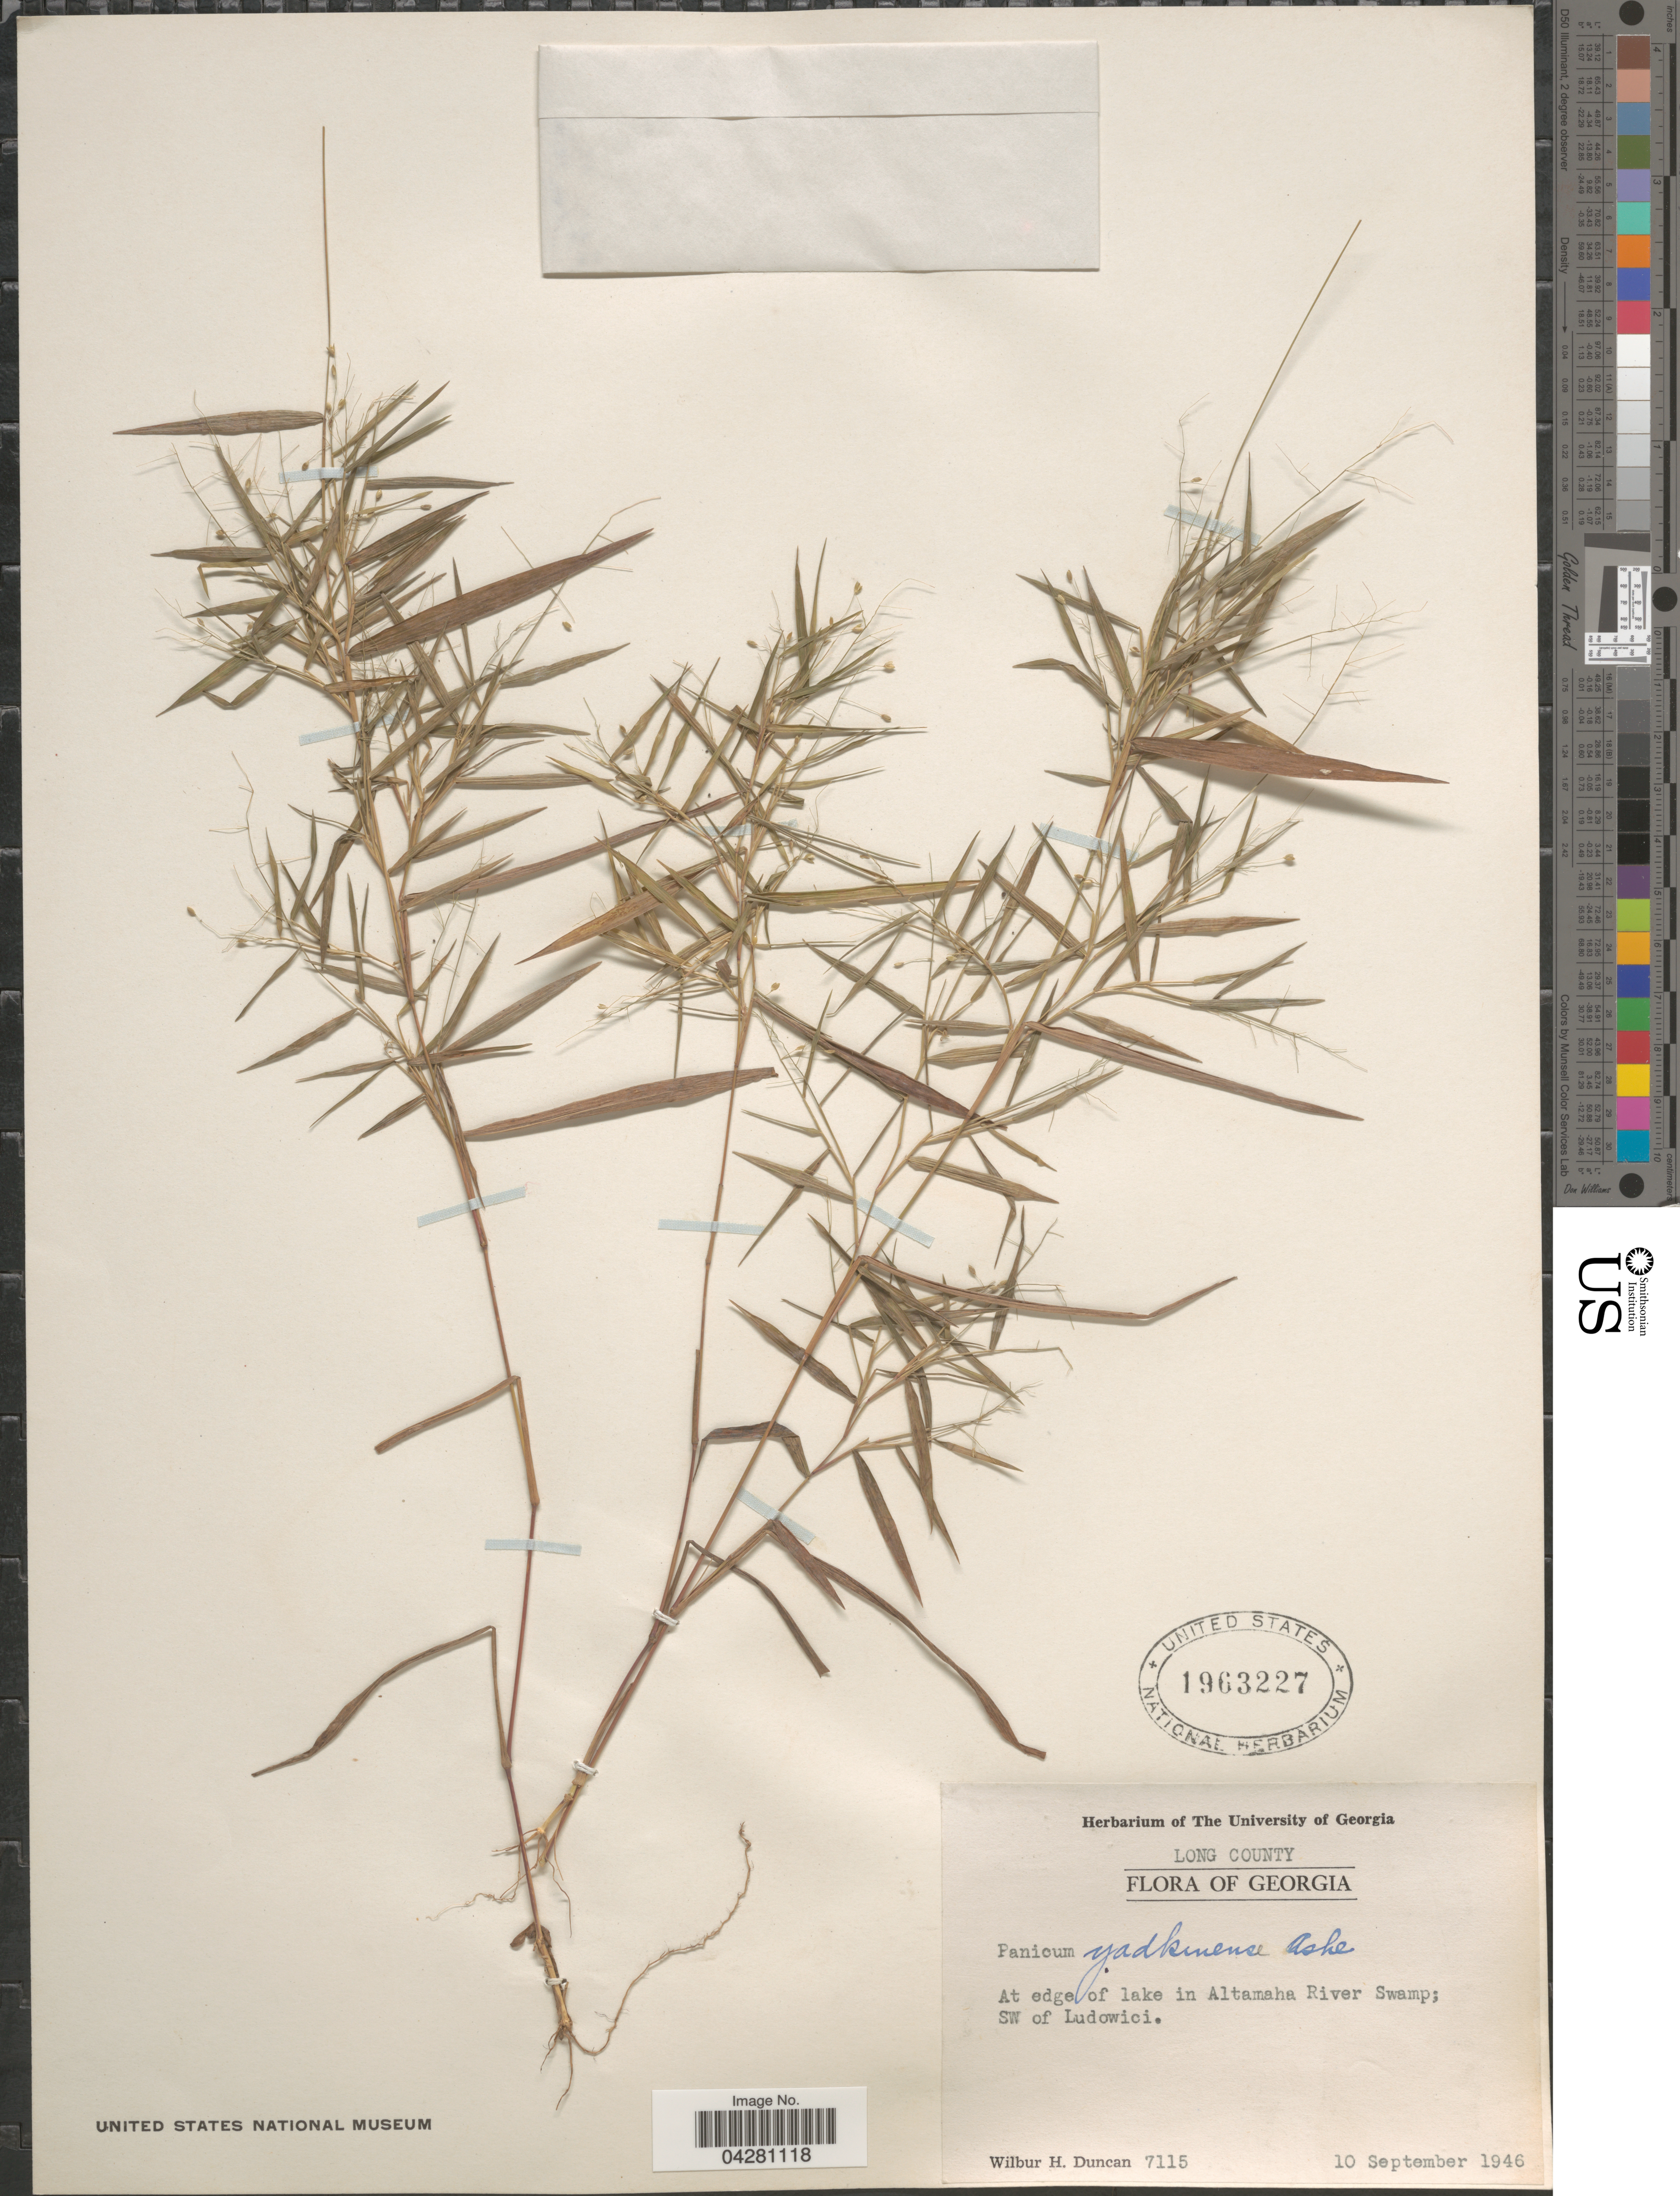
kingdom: Plantae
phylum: Tracheophyta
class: Liliopsida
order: Poales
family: Poaceae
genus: Dichanthelium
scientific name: Dichanthelium dichotomum var. dichotomum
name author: (L.) Gould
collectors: W. H. Duncan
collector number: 7115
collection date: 1946-09-10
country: United States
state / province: Georgia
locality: Long County. At edge of lake in Altamaha River Swamp; SW of Ludowici.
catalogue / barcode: US 1963227